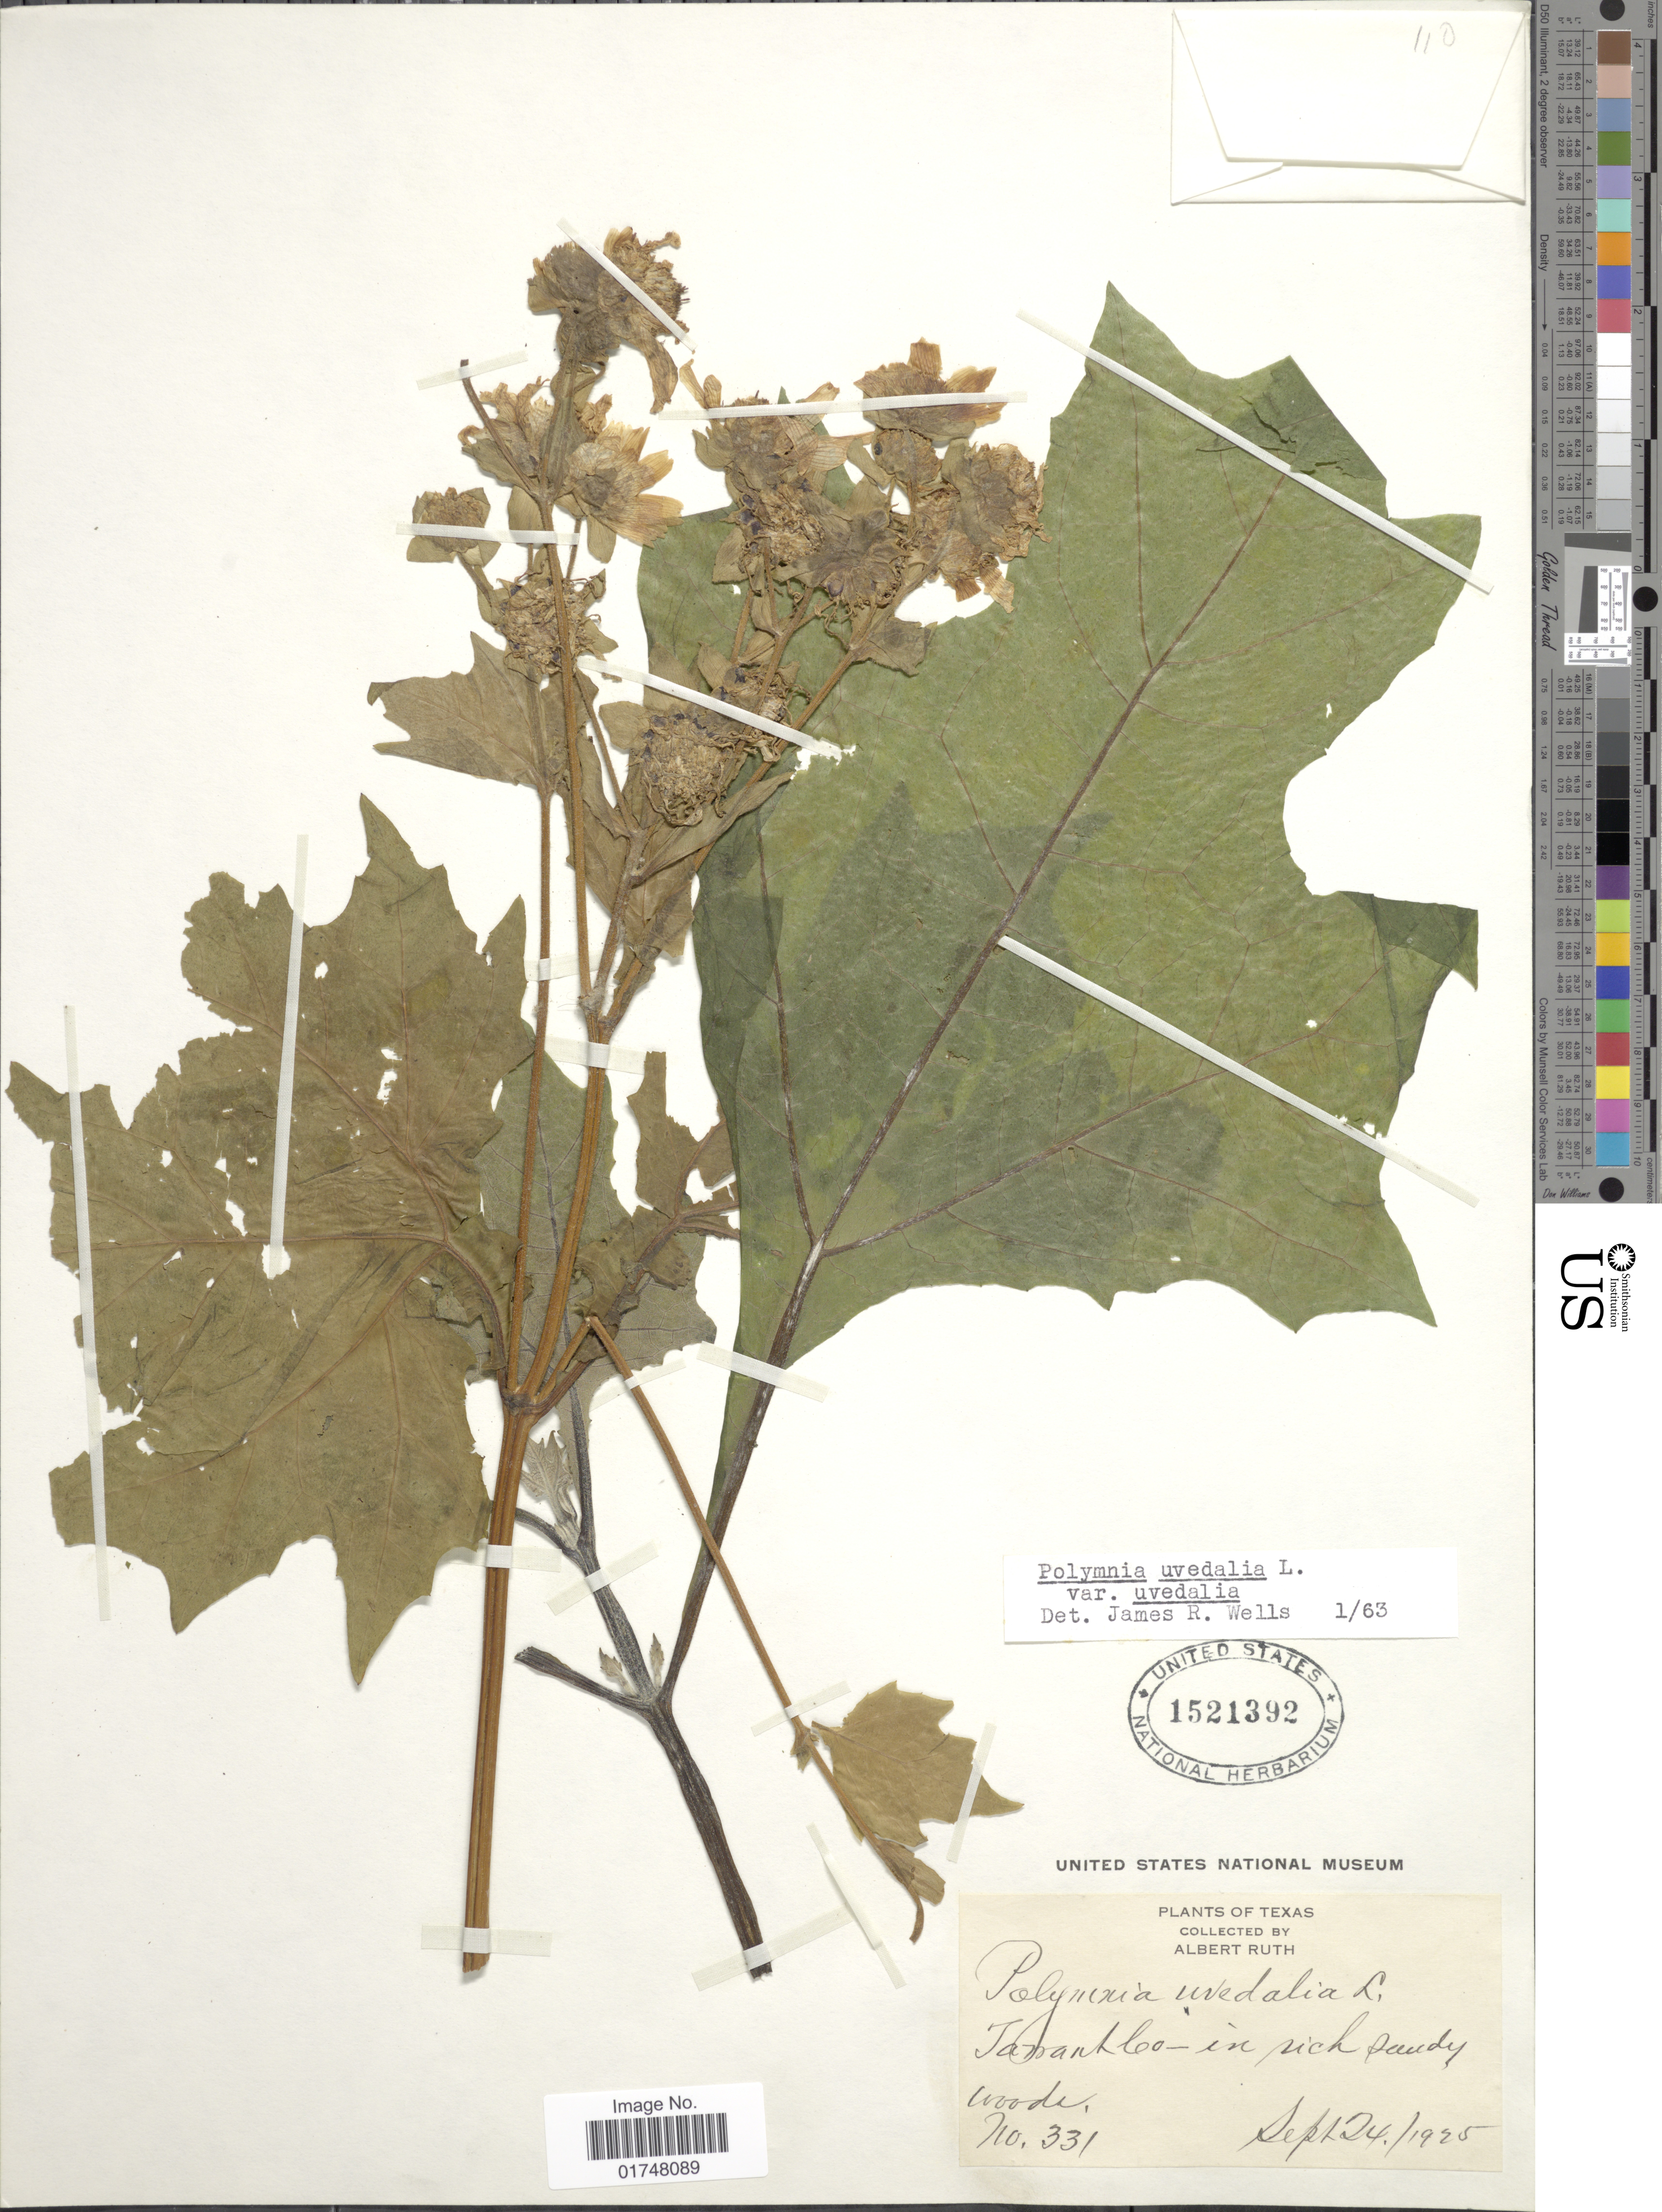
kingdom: Plantae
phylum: Tracheophyta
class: Magnoliopsida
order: Asterales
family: Asteraceae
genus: Smallanthus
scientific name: Smallanthus uvedalia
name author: (L.) Mack. ex Mack.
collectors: A. Ruth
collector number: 331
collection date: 1925-09-24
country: United States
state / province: Texas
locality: Tarrant Co.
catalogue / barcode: US 1521392